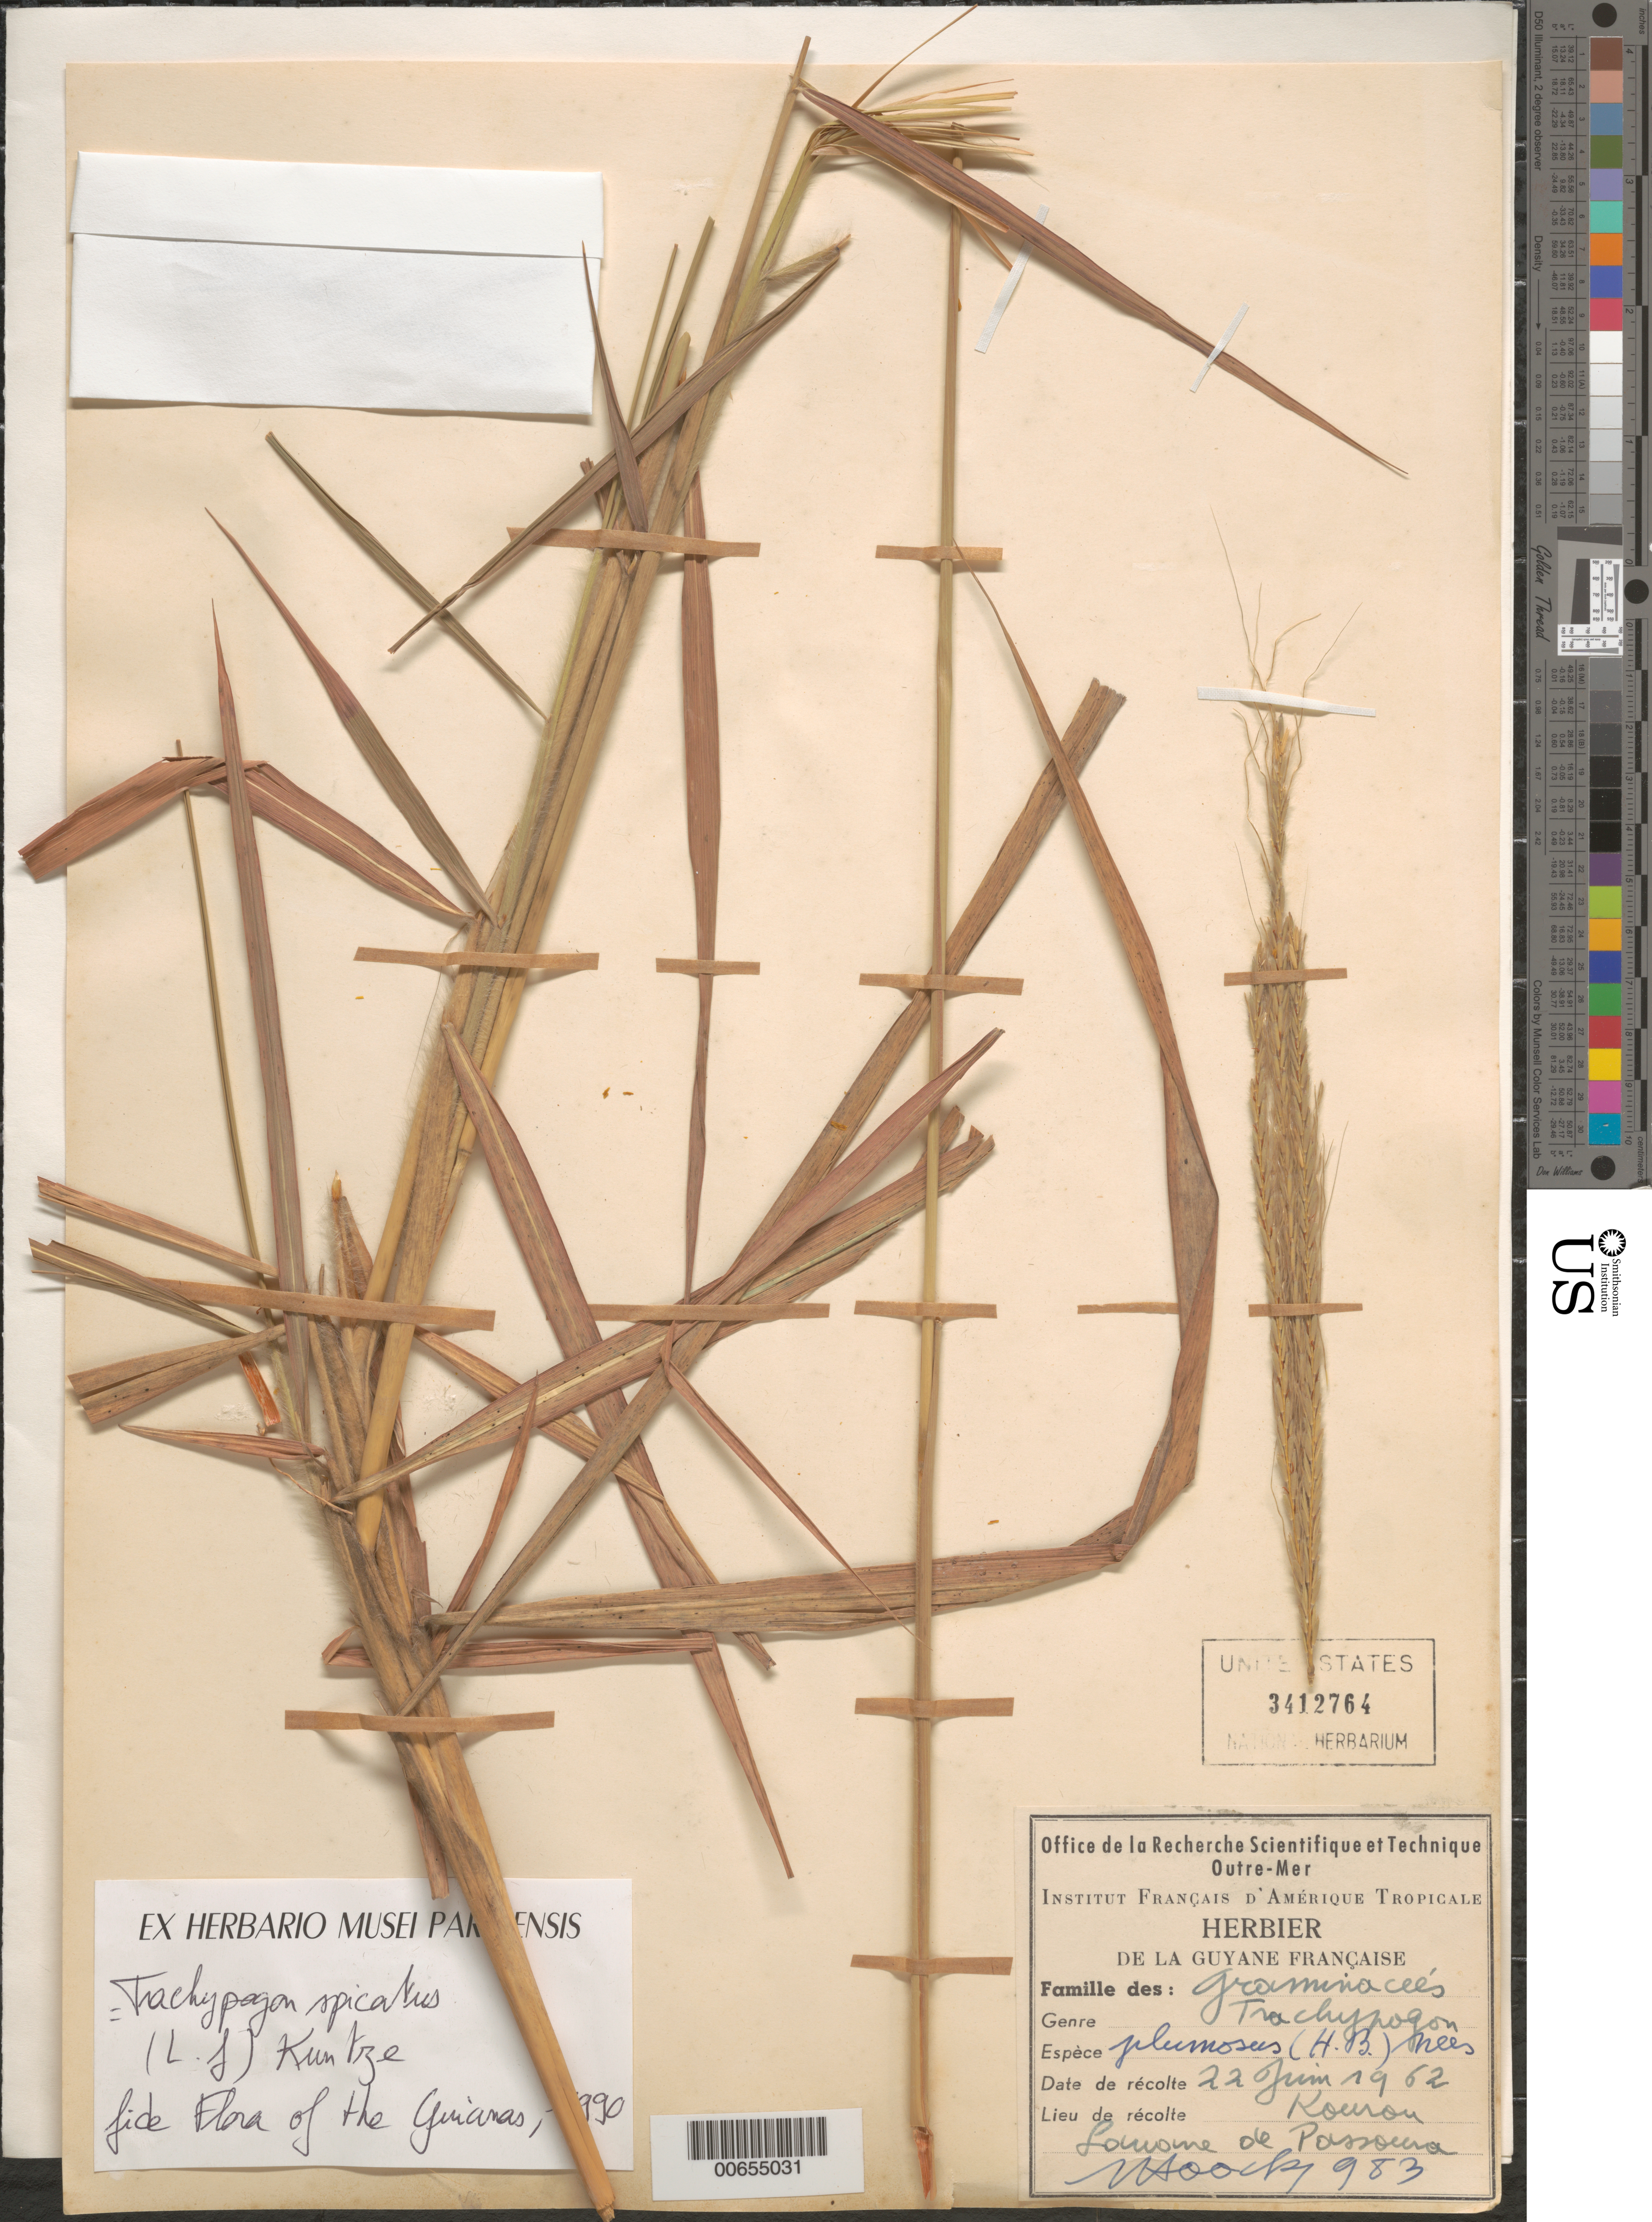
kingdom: Plantae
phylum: Tracheophyta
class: Liliopsida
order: Poales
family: Poaceae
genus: Trachypogon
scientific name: Trachypogon spicatus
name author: (L. f.) Kuntze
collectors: J. Hoock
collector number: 983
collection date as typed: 22-Jun-62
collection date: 1962-06-22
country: French Guiana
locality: Kourou, Lomone de Possoura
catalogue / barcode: US 3412764